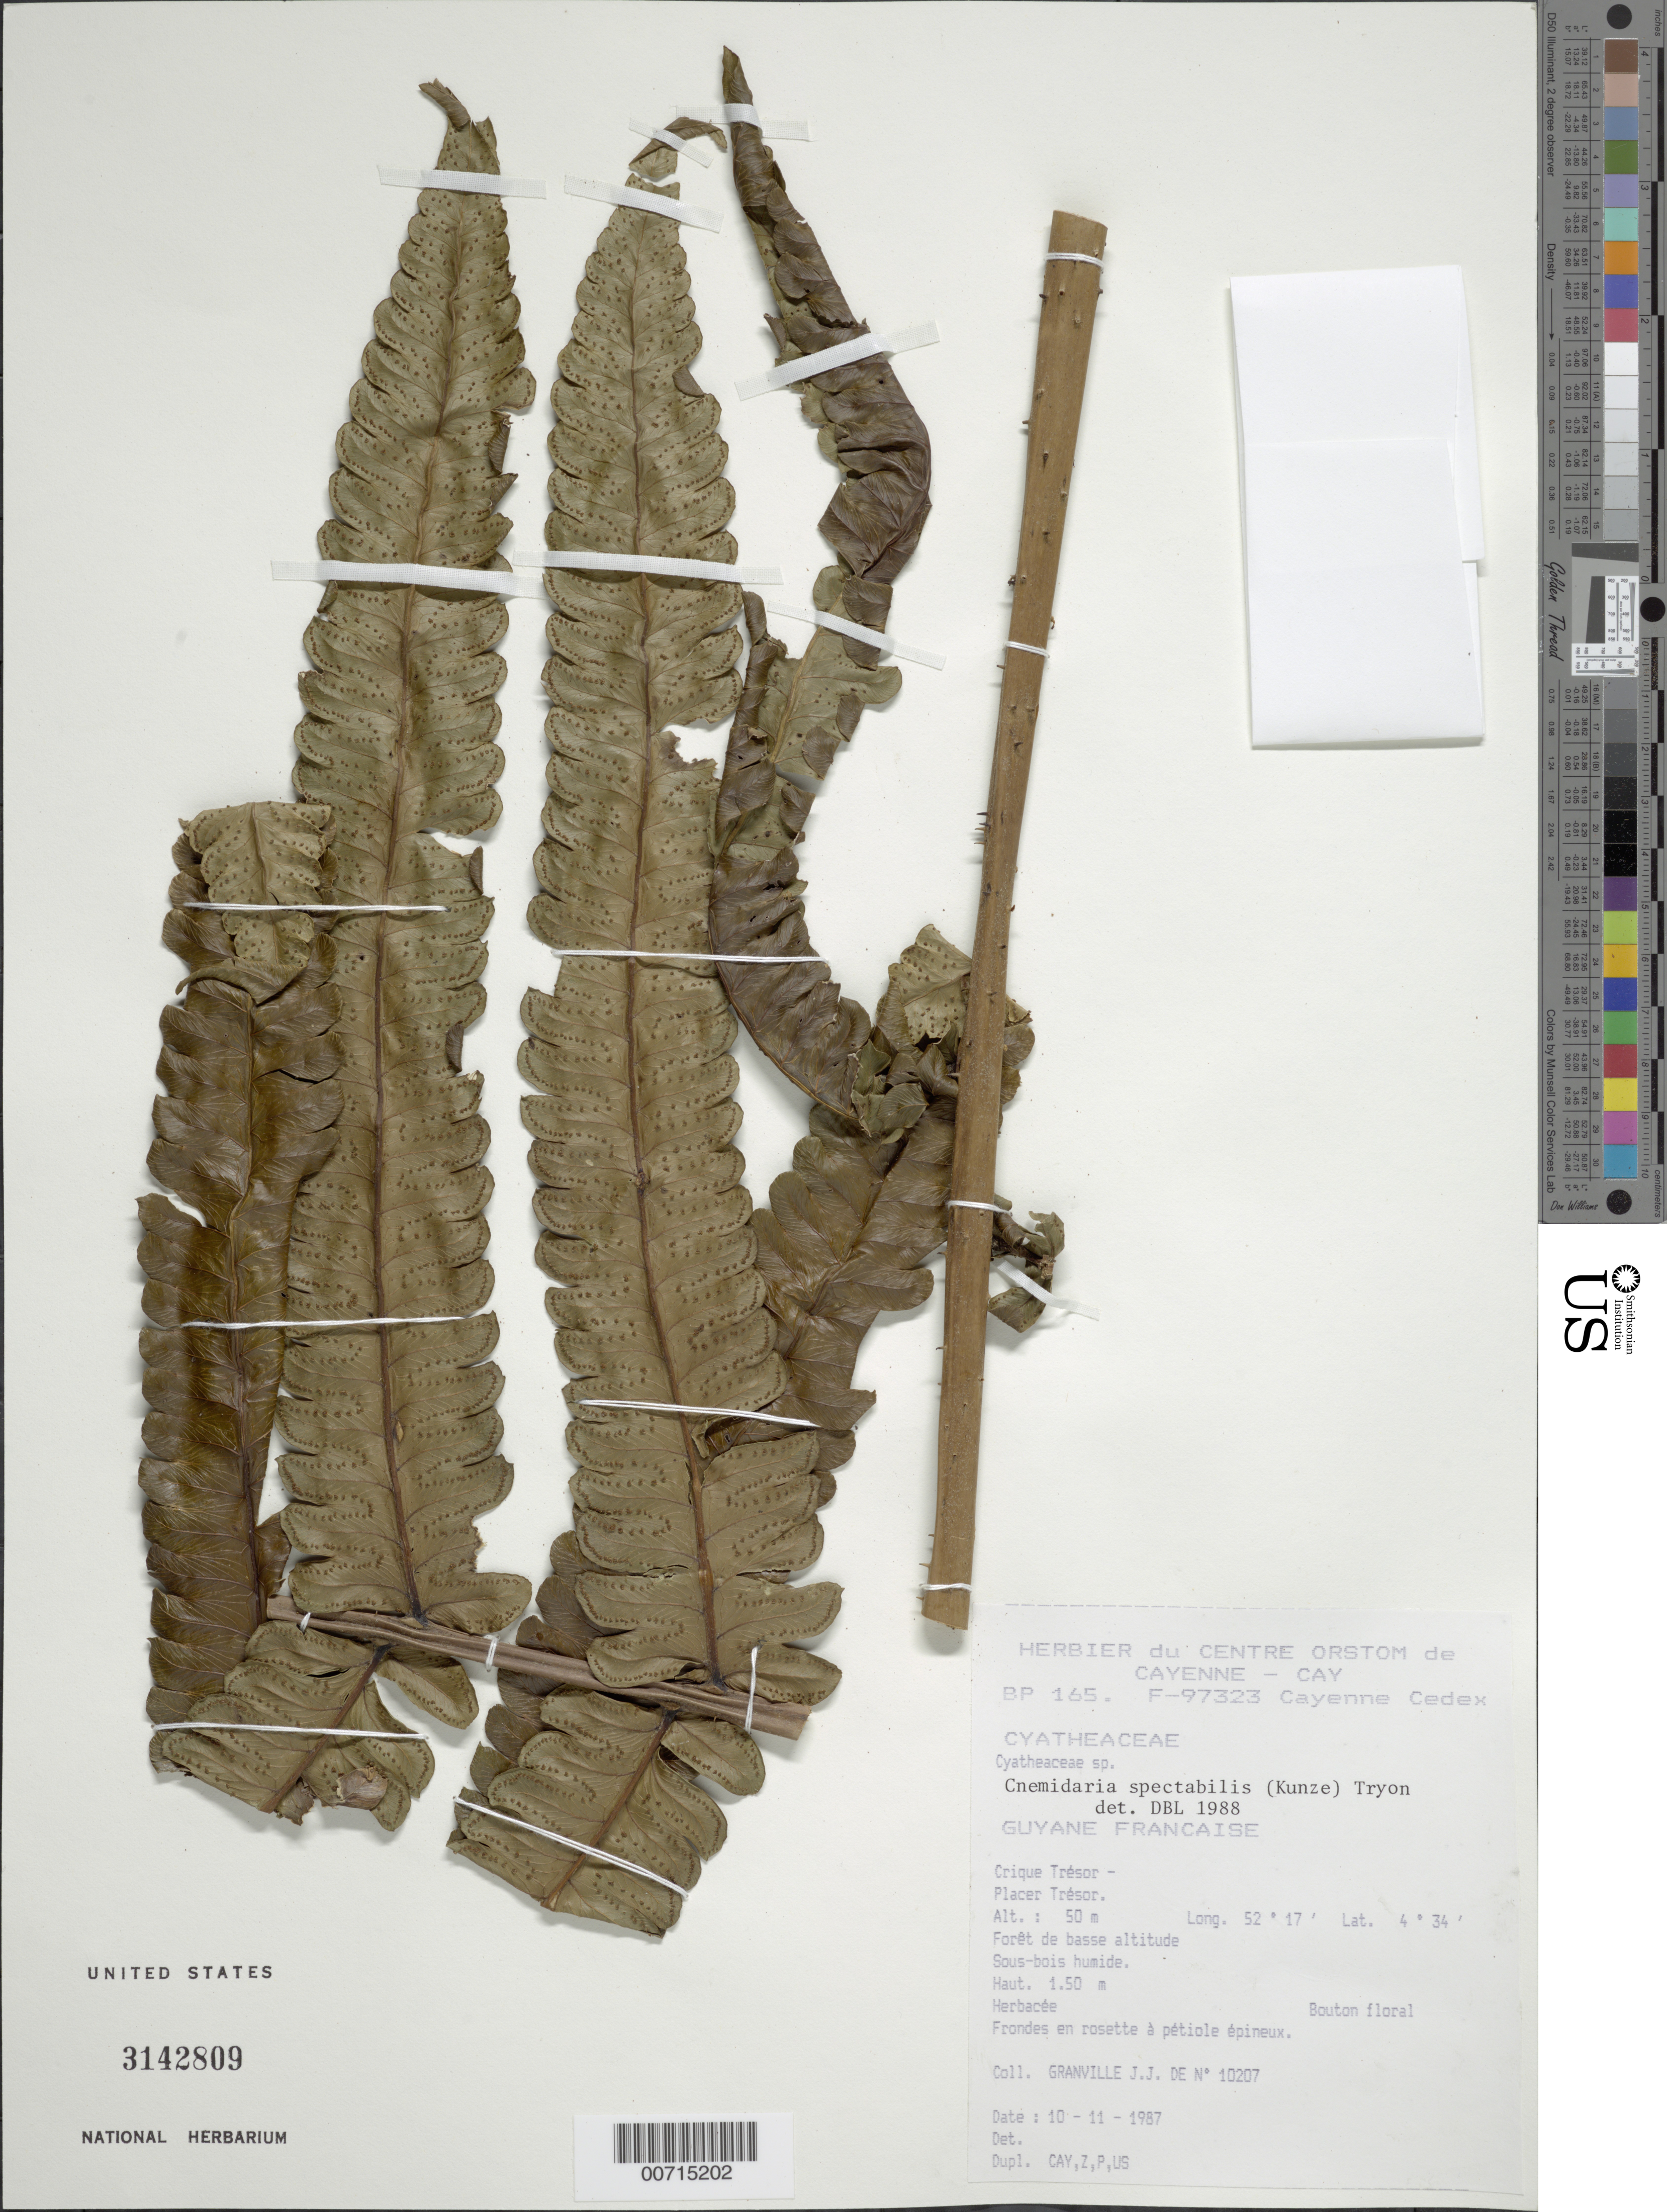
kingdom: Plantae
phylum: Tracheophyta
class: Polypodiopsida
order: Cyatheales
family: Cyatheaceae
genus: Cyathea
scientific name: Cyathea spectabilis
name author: (Kunze) Domin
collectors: J.-J. de Granville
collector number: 10207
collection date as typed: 10-Nov-87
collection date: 1987-11-10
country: French Guiana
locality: Crique Trésor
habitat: Low forest, humid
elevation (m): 50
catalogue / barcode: US 3142809